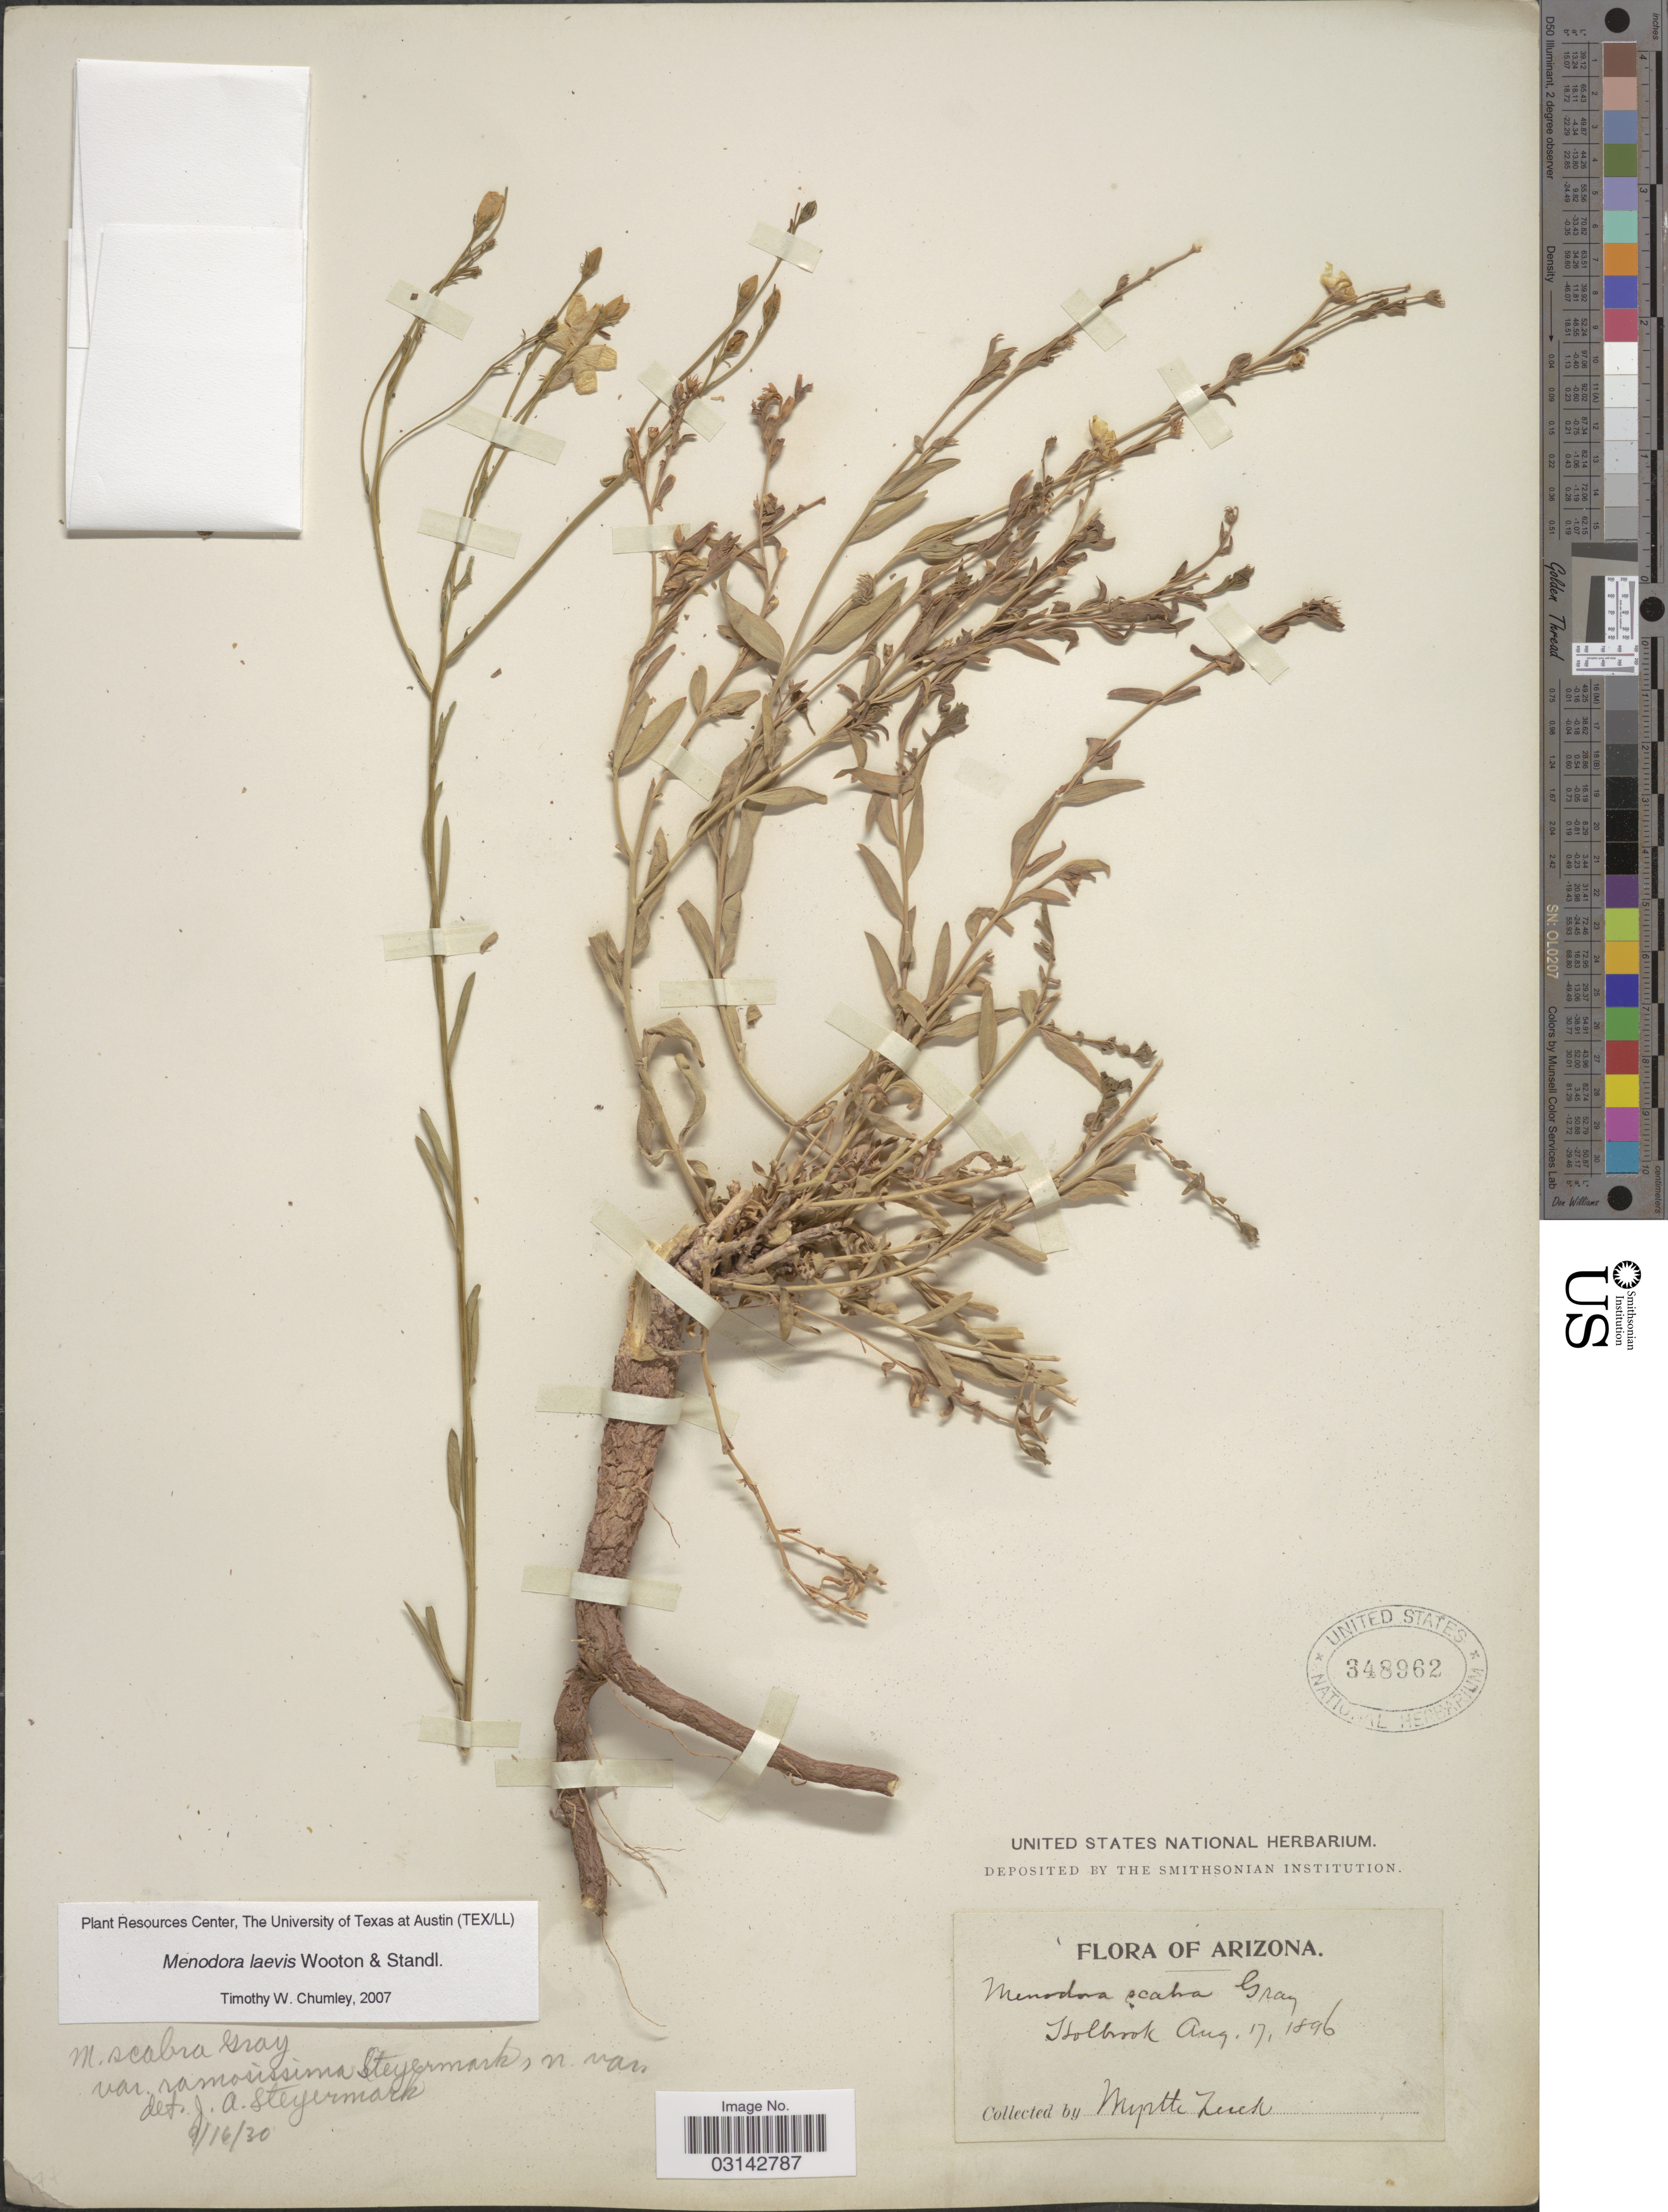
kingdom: Plantae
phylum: Tracheophyta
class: Magnoliopsida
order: Lamiales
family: Oleaceae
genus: Menodora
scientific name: Menodora laevis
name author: Wooton & Standl.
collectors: M. Zuck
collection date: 1896-08-17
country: United States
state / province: Arizona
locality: Holbrook.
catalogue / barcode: US 348962